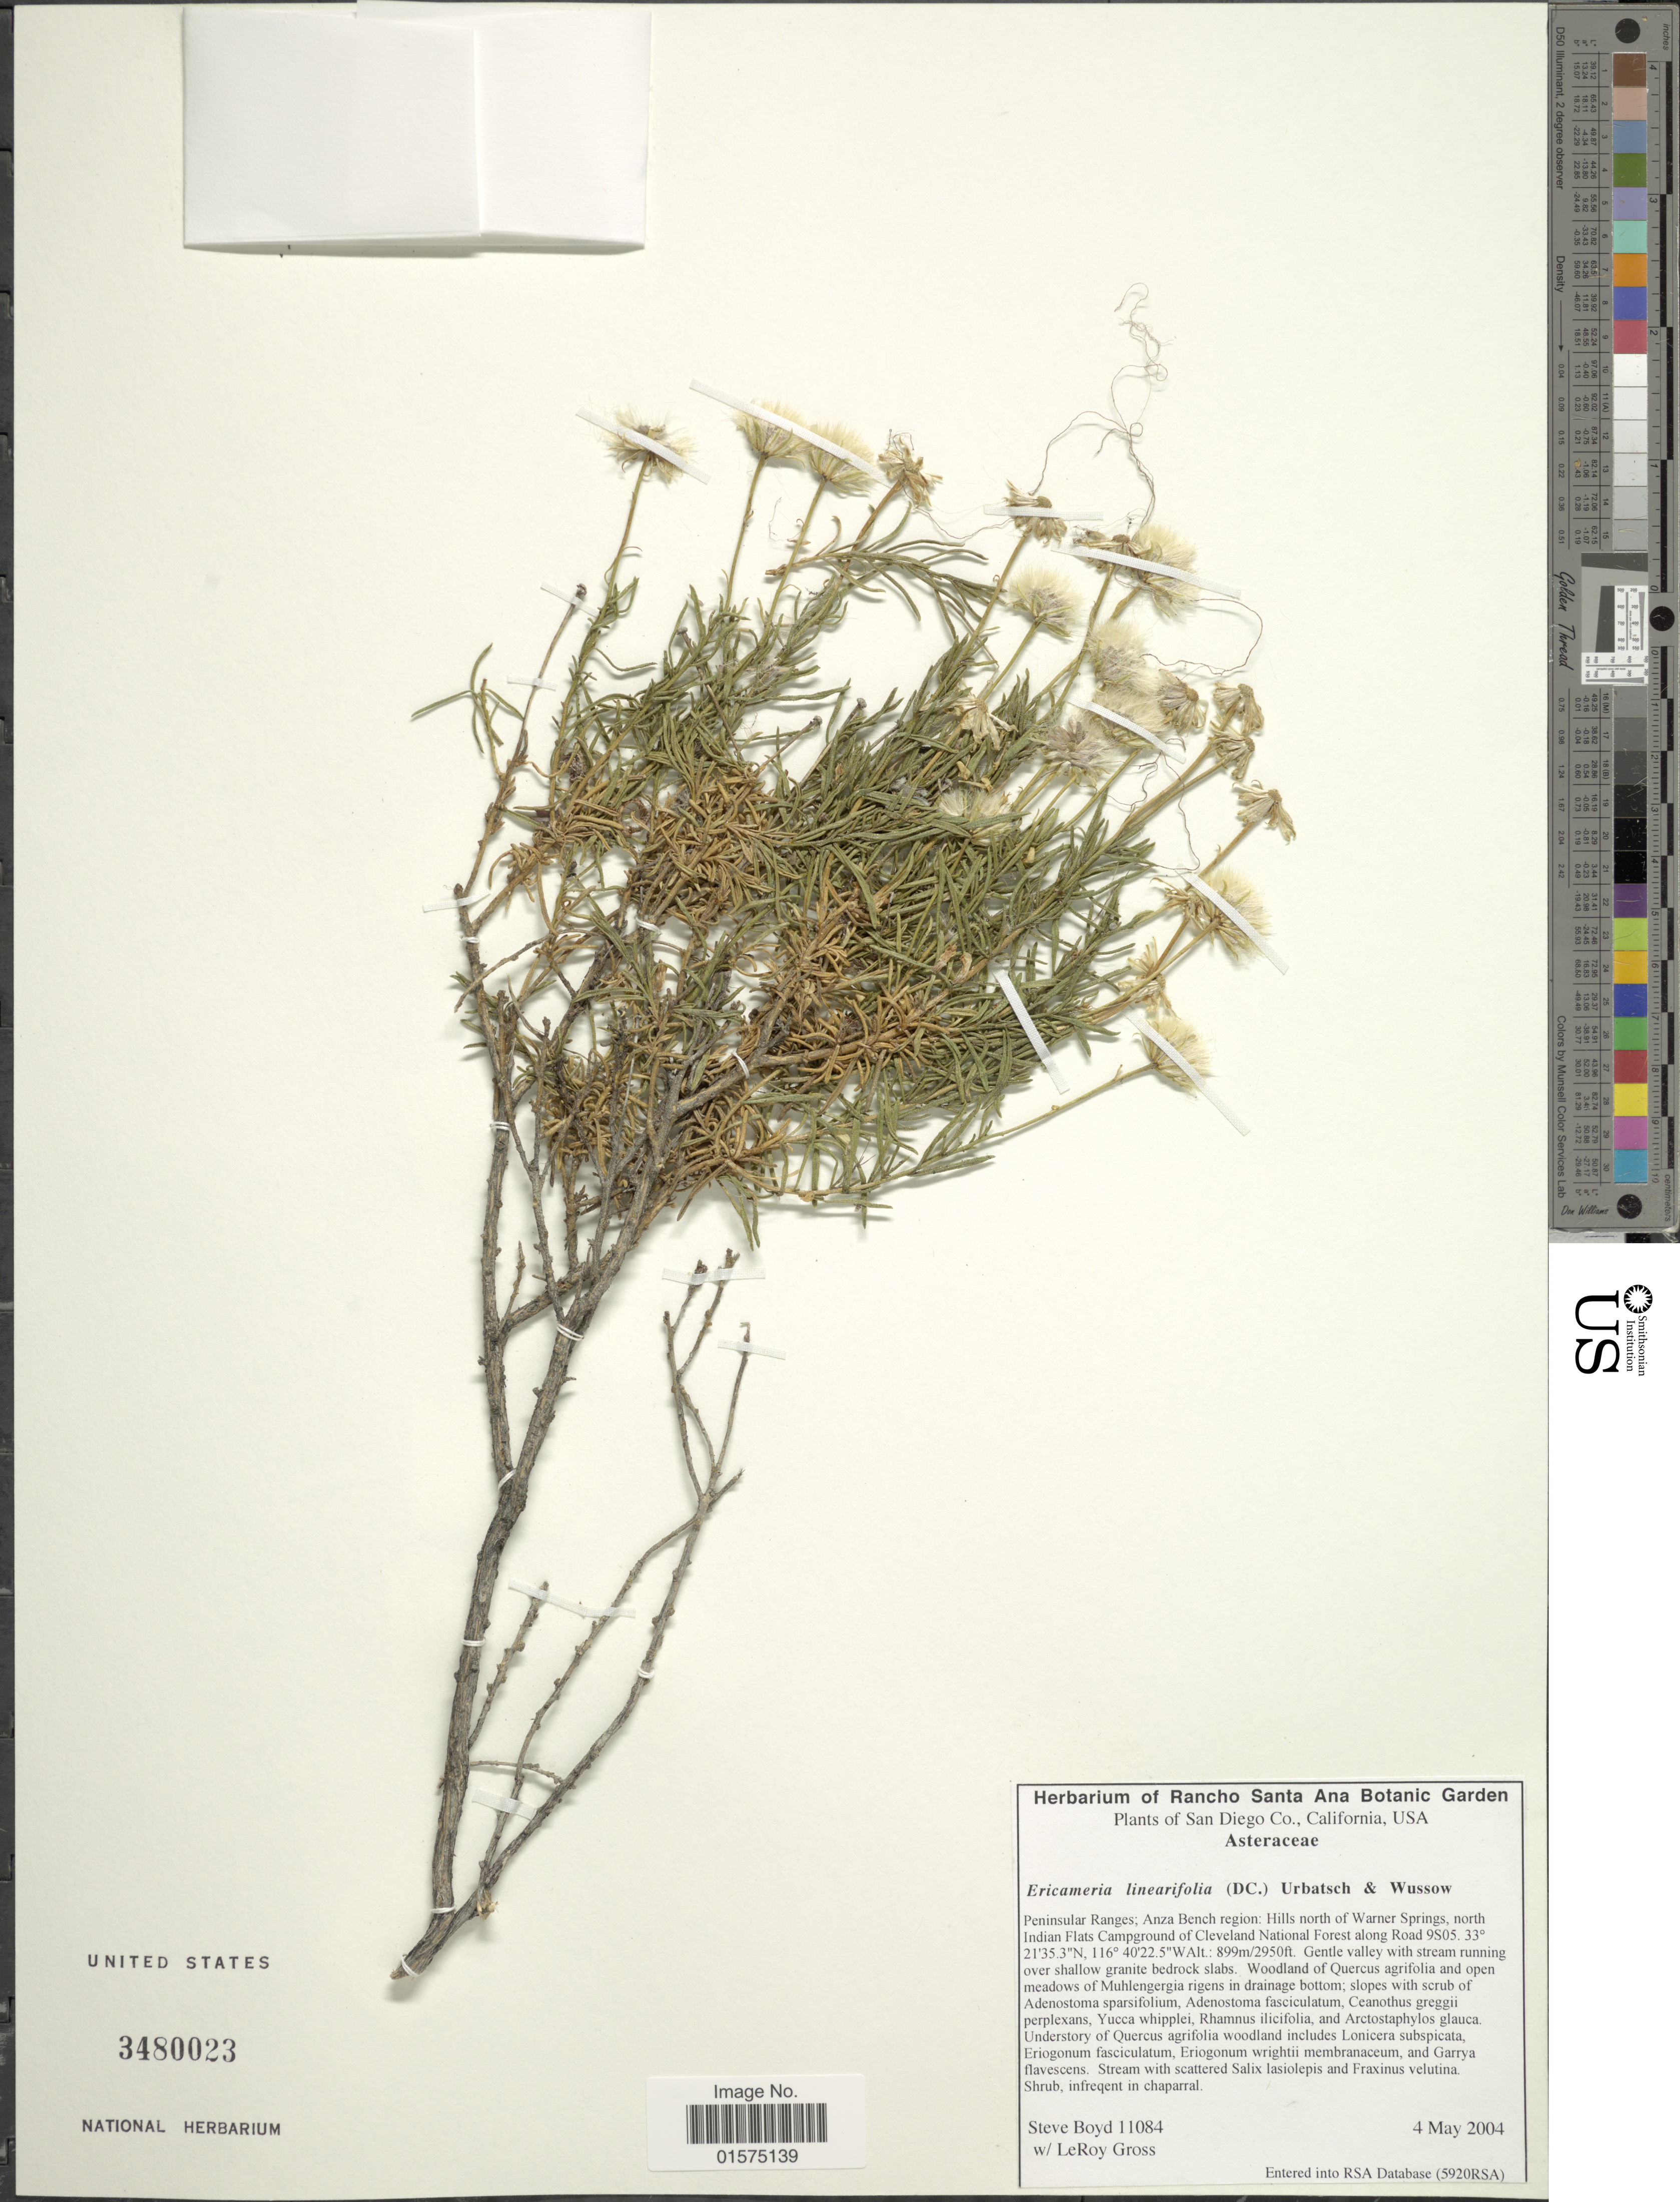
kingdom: Plantae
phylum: Tracheophyta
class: Magnoliopsida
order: Asterales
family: Asteraceae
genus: Ericameria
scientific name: Ericameria linearifolia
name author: (DC.) Urbatsch & Wussow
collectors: S. Boyd & L. Gross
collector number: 11084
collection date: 2004-05-04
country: United States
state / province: California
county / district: San Diego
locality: San Diego Co. Peninsular Ranges; Anza Bench region: Hills north of Warner Springs, north Indian Flats Campground of Cleveland Natonal Forest along Road 9S05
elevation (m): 899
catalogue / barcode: US 3480023